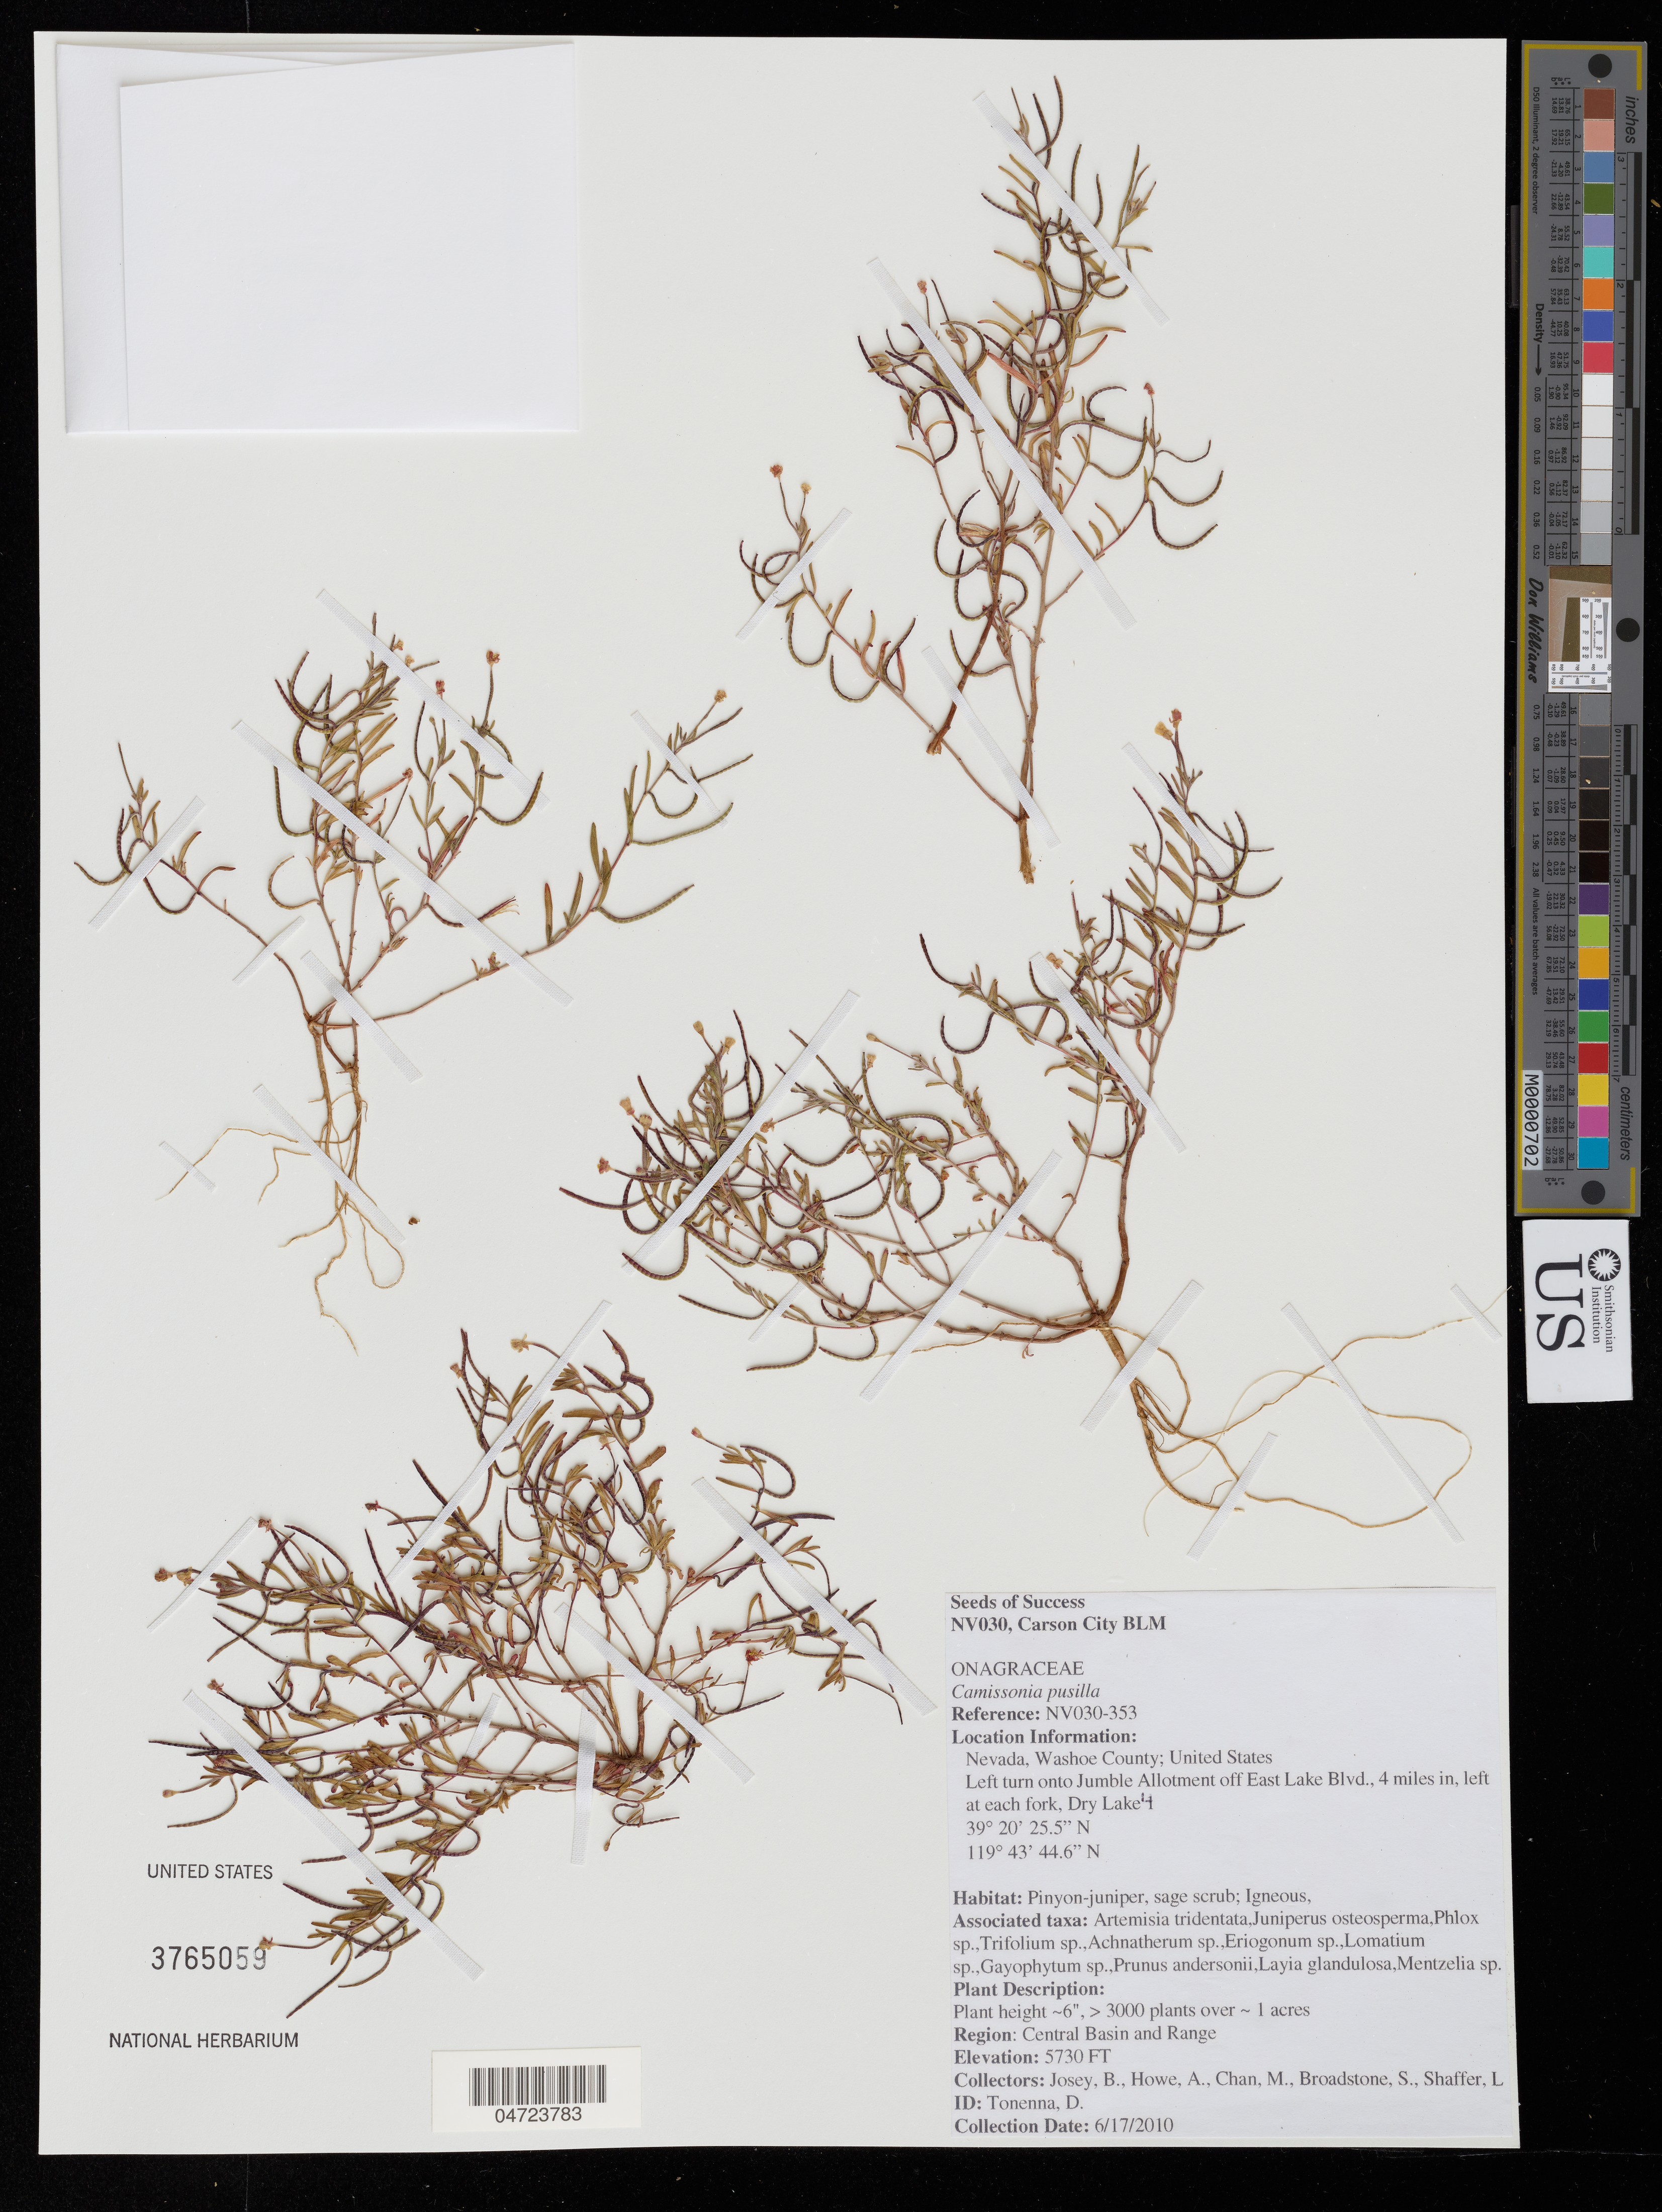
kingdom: Plantae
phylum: Tracheophyta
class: Magnoliopsida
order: Myrtales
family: Onagraceae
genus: Camissonia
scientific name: Camissonia pusilla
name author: P.H. Raven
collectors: B. Josey, A. Howe, M. Chan, S. Broadstone & L. Shaffer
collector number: NV030-353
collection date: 2010-06-17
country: United States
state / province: Nevada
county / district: Washoe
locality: Washoe County. Left turn onto Jumble Allotment off East Lake Blvd., 4 miles in, left at each fork, Dry Lake. Region: Central Basin and Range.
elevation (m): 1747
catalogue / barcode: US 3765059